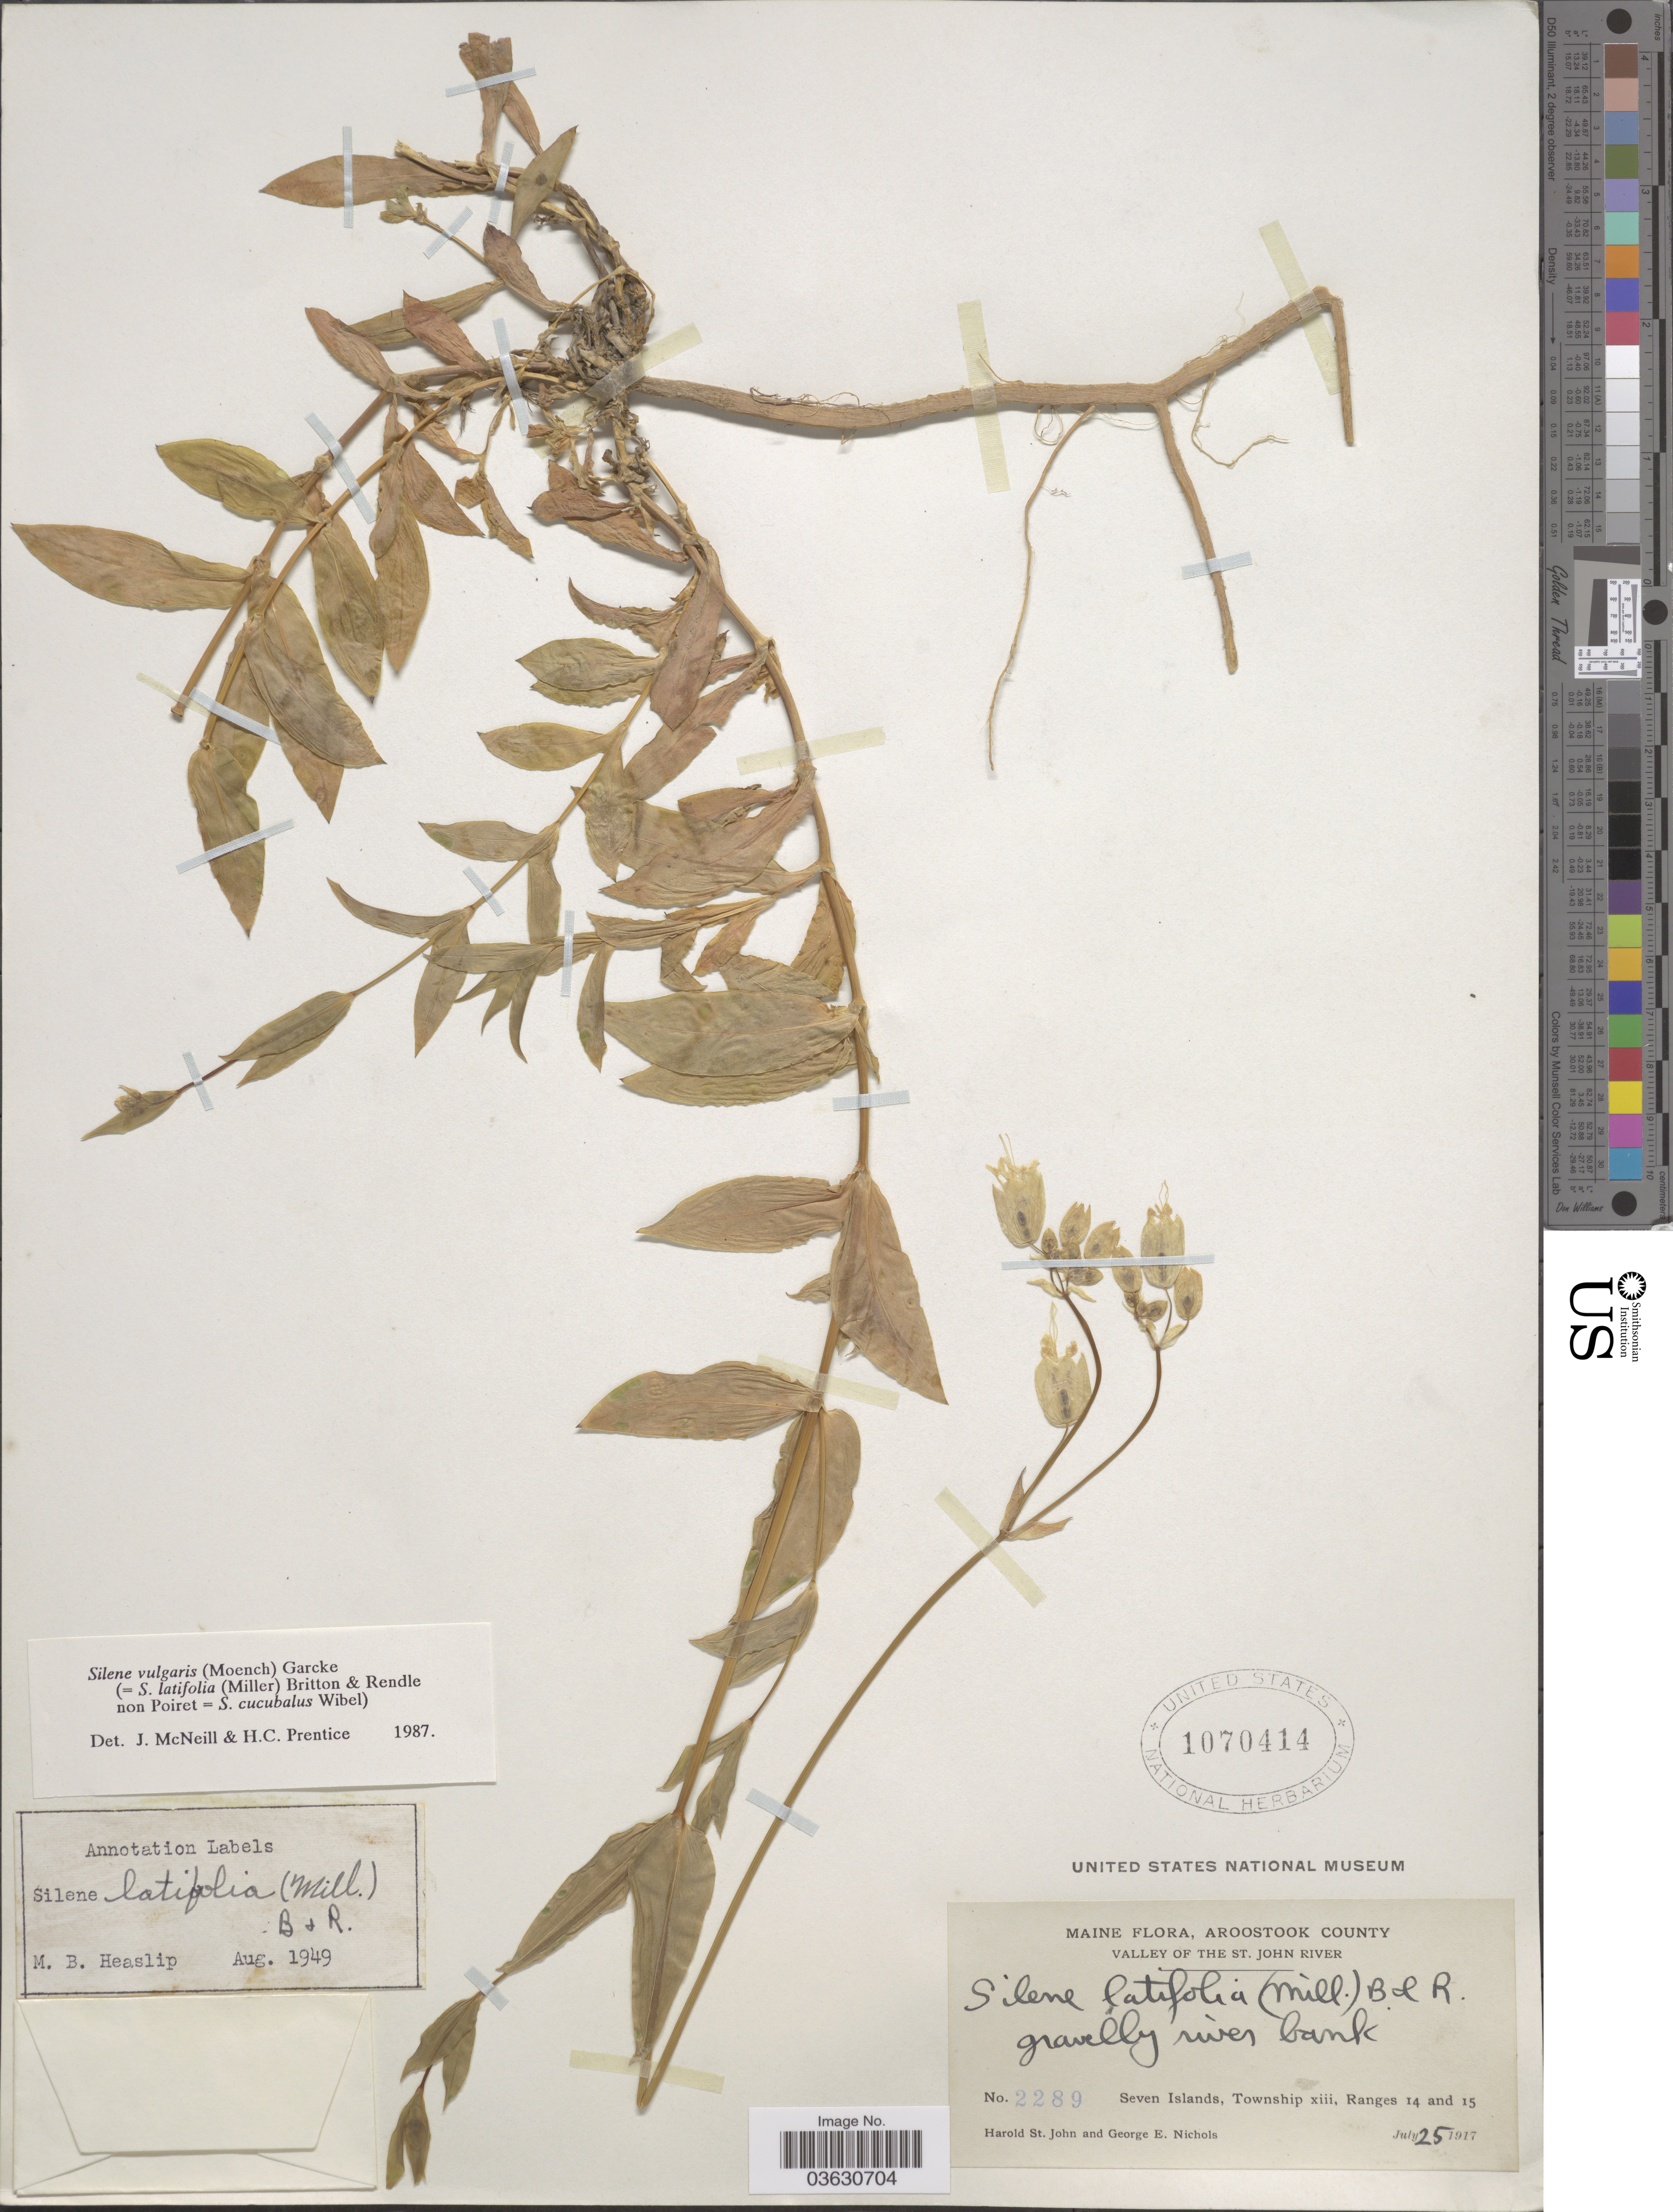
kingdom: Plantae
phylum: Tracheophyta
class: Magnoliopsida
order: Caryophyllales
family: Caryophyllaceae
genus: Silene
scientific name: Silene cucubalus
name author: L.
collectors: H. St. John & G. E. Nichols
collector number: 2289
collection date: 1917-07-25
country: United States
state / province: Maine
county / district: Aroostook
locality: Valley of The St. John River. Seven Islands, Township xiii, Ranges 14 and 15.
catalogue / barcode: US 1070414